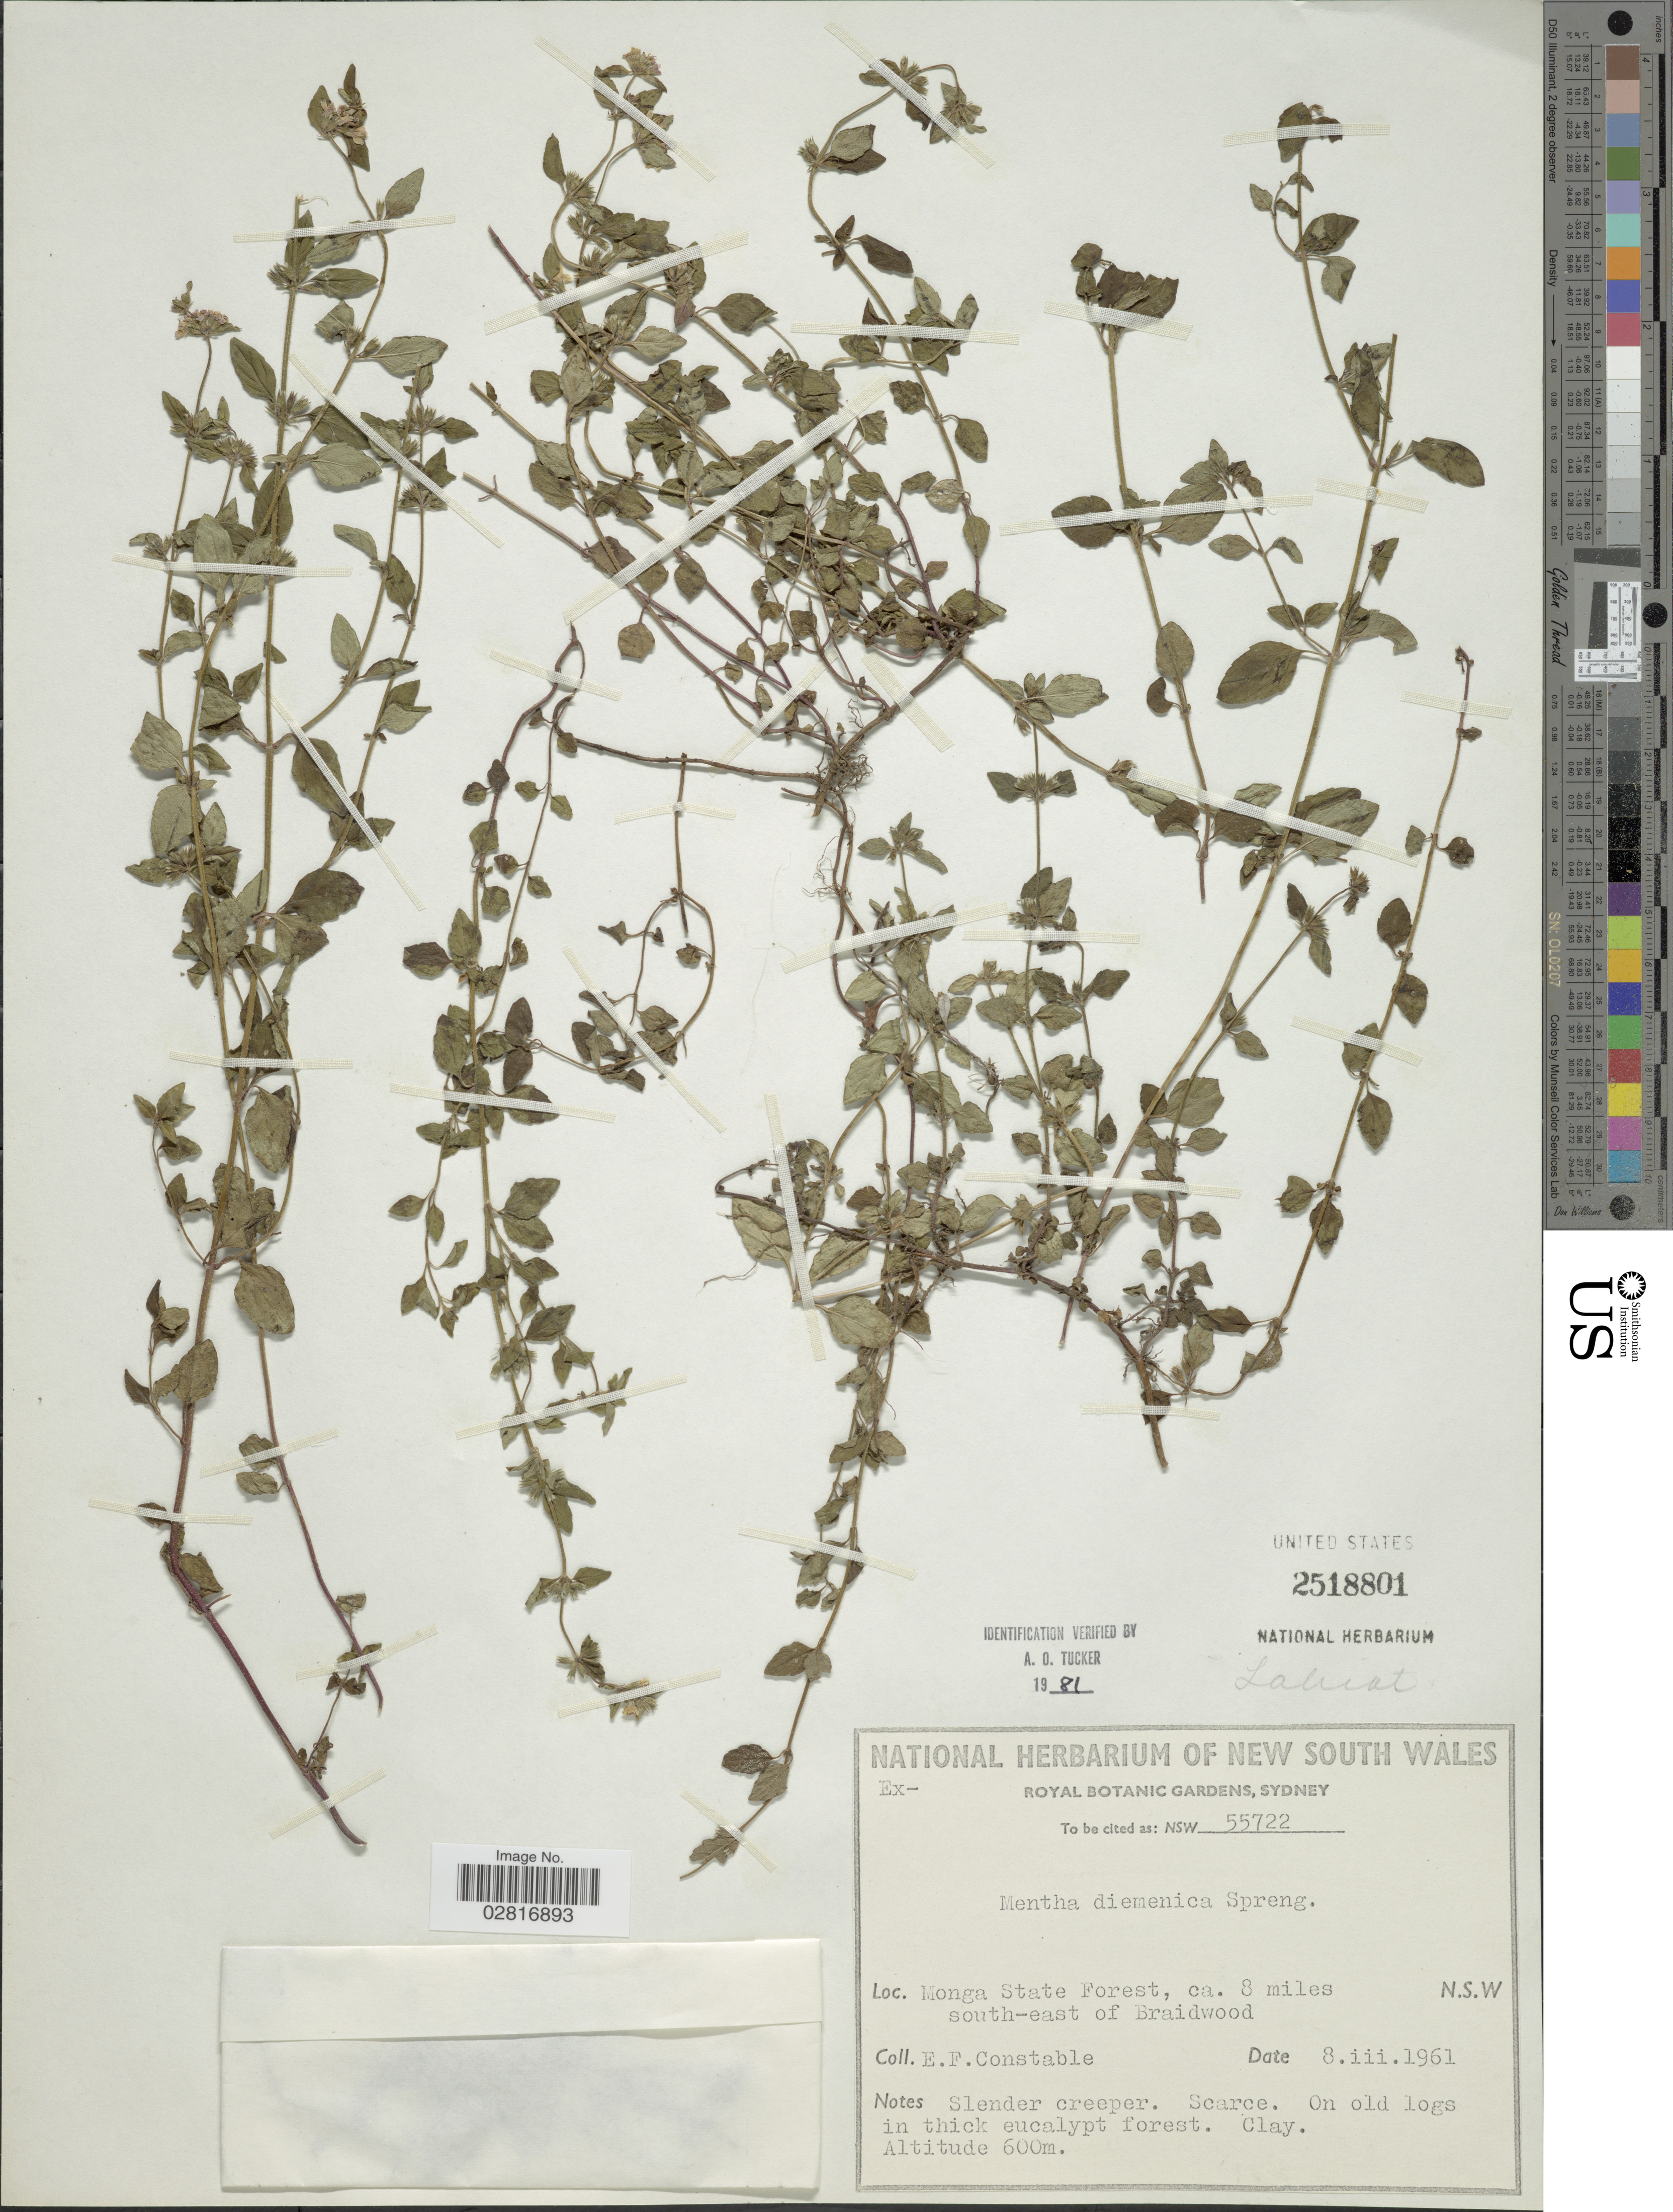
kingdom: Plantae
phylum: Tracheophyta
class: Magnoliopsida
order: Lamiales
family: Lamiaceae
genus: Mentha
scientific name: Mentha diemenica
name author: Spreng.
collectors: E. F. Constable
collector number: NSW55722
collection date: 1961-03-08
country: Australia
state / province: New South Wales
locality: Monga State Forest, ca. 8 miles south-east of Braidwood, N.S.W.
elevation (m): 600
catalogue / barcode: US 2518801